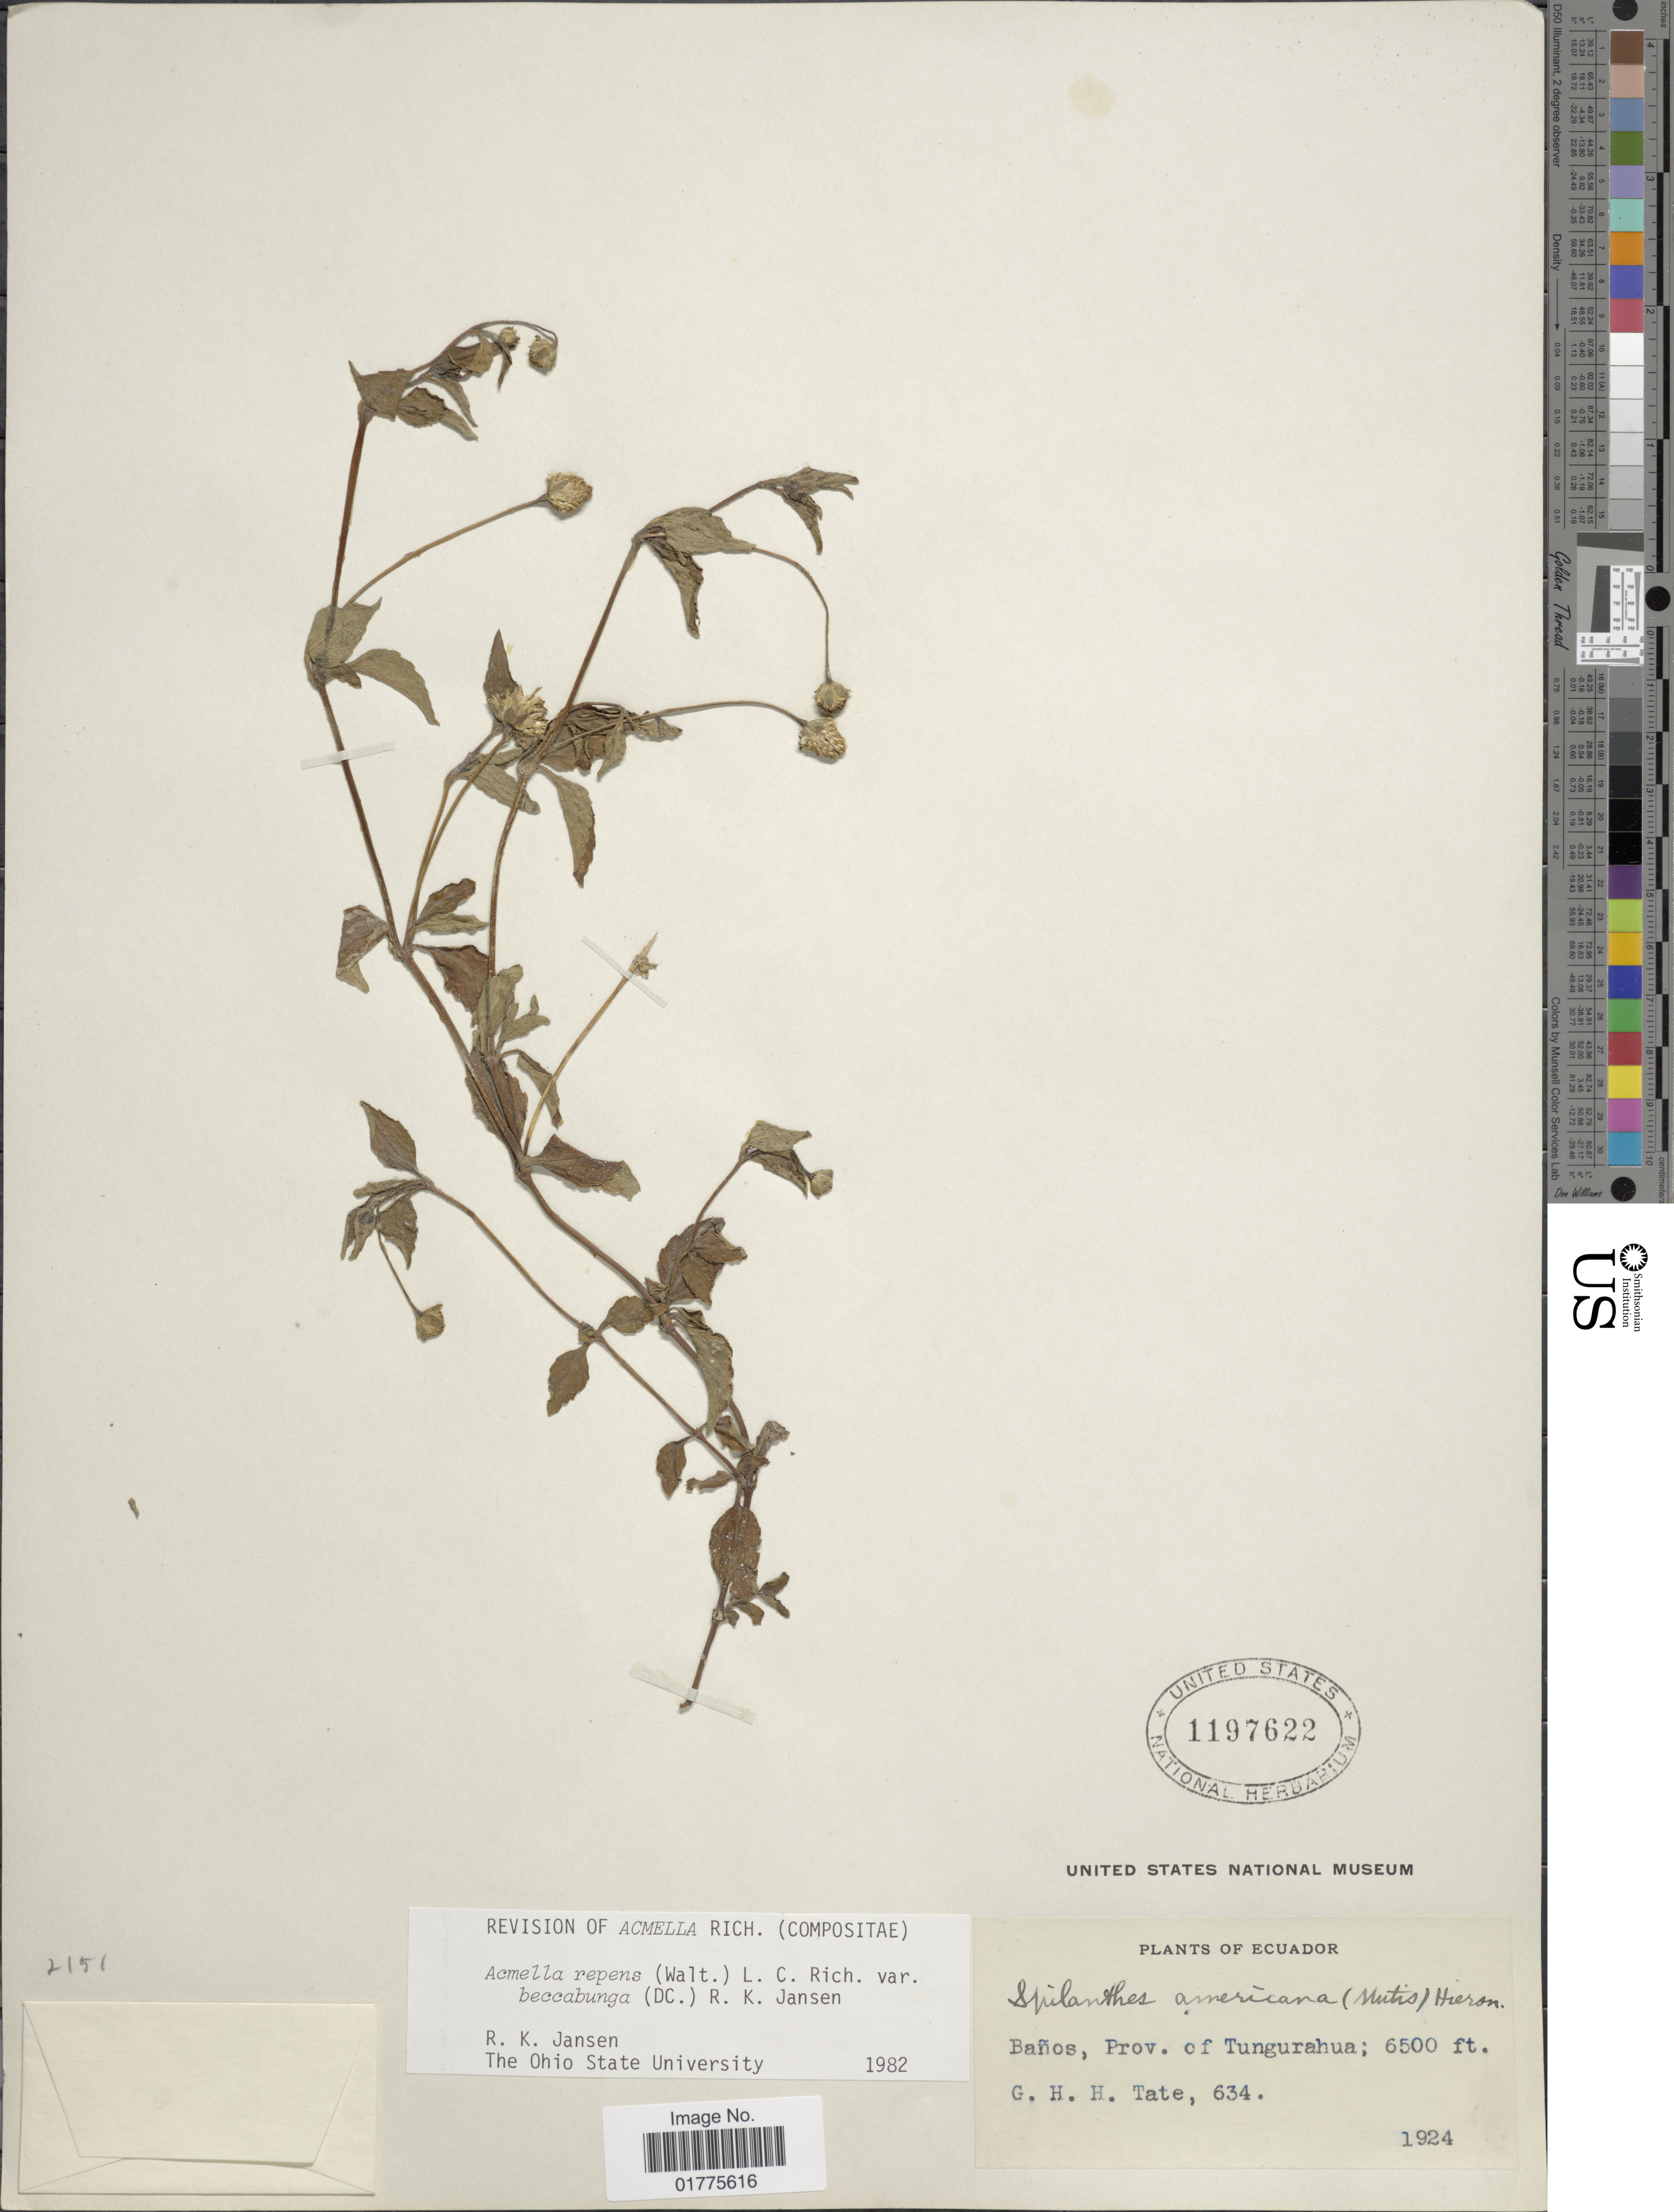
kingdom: Plantae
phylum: Tracheophyta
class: Magnoliopsida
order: Asterales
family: Asteraceae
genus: Acmella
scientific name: Acmella repens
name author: (Walter) Rich.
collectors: G. H. H.Tate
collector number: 634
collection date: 1924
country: Ecuador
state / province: Tungurahua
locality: Banos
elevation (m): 1981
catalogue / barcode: US 1197622